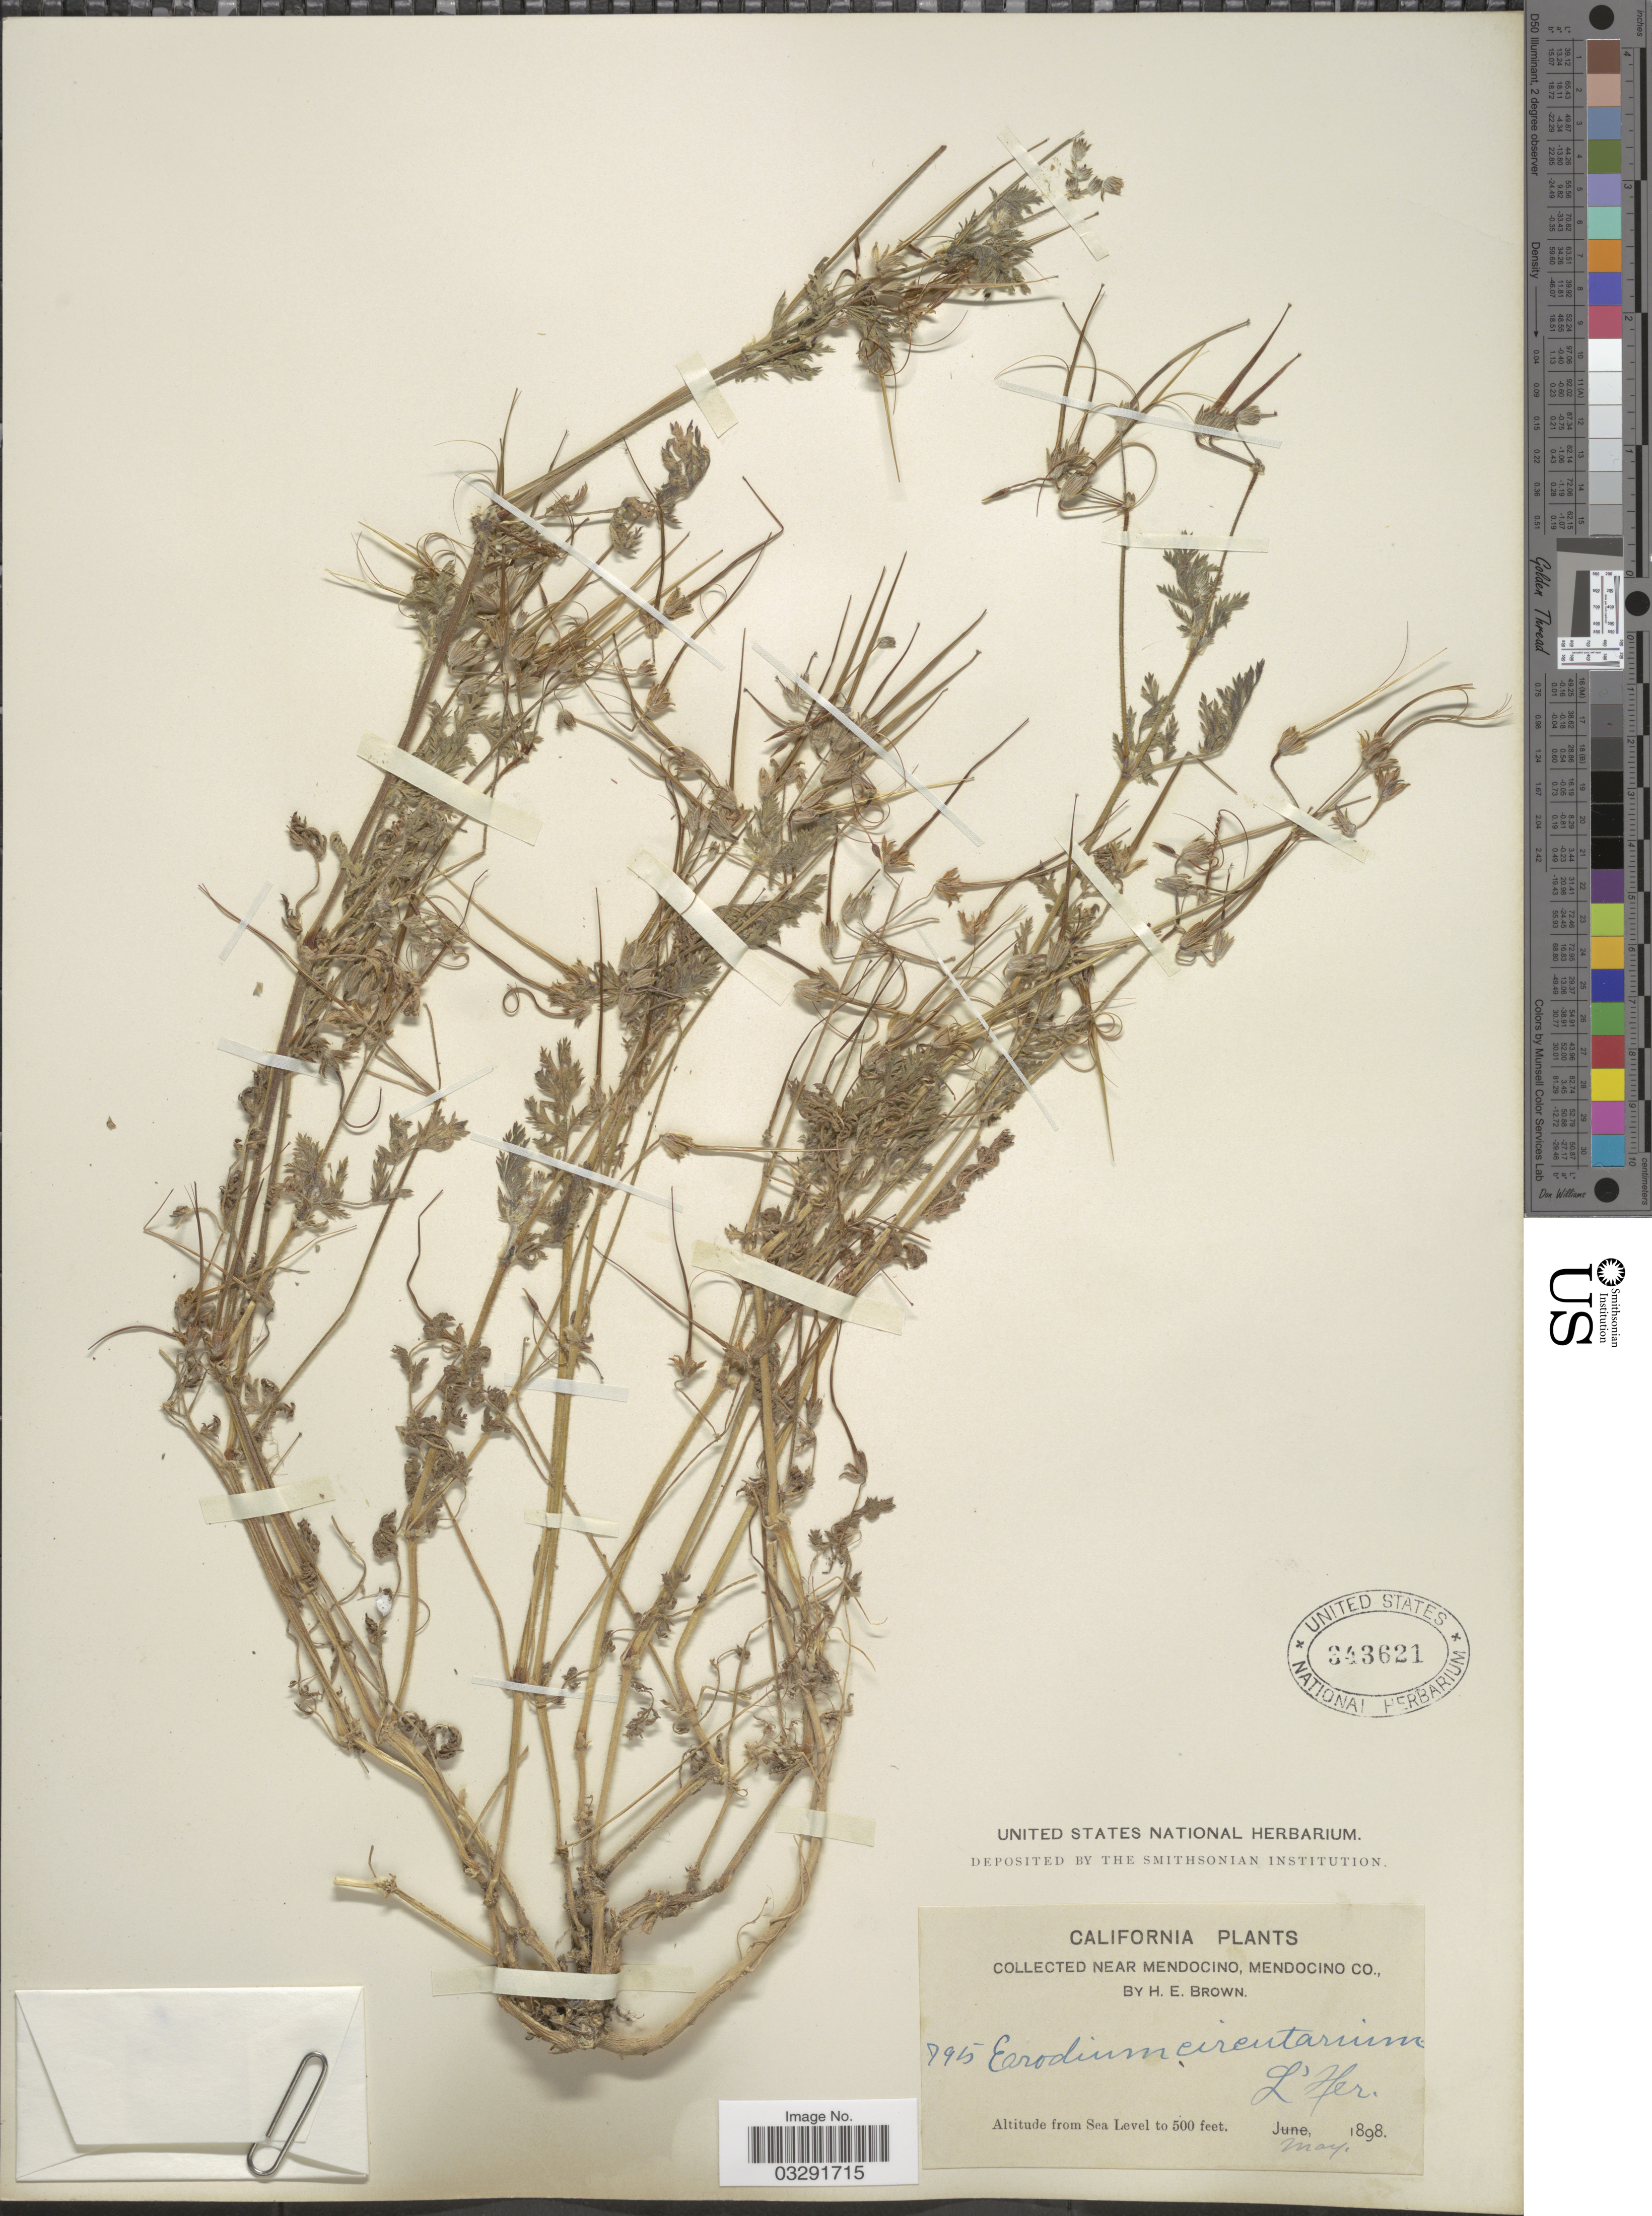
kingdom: Plantae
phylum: Tracheophyta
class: Magnoliopsida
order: Geraniales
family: Geraniaceae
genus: Erodium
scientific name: Erodium cicutarium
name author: (L.) L'Hér.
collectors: H. E. Brown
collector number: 795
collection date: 1898-05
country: United States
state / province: California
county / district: Mendocino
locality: Near Mendocino, Mendocino Co.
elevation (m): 0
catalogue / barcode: US 343621